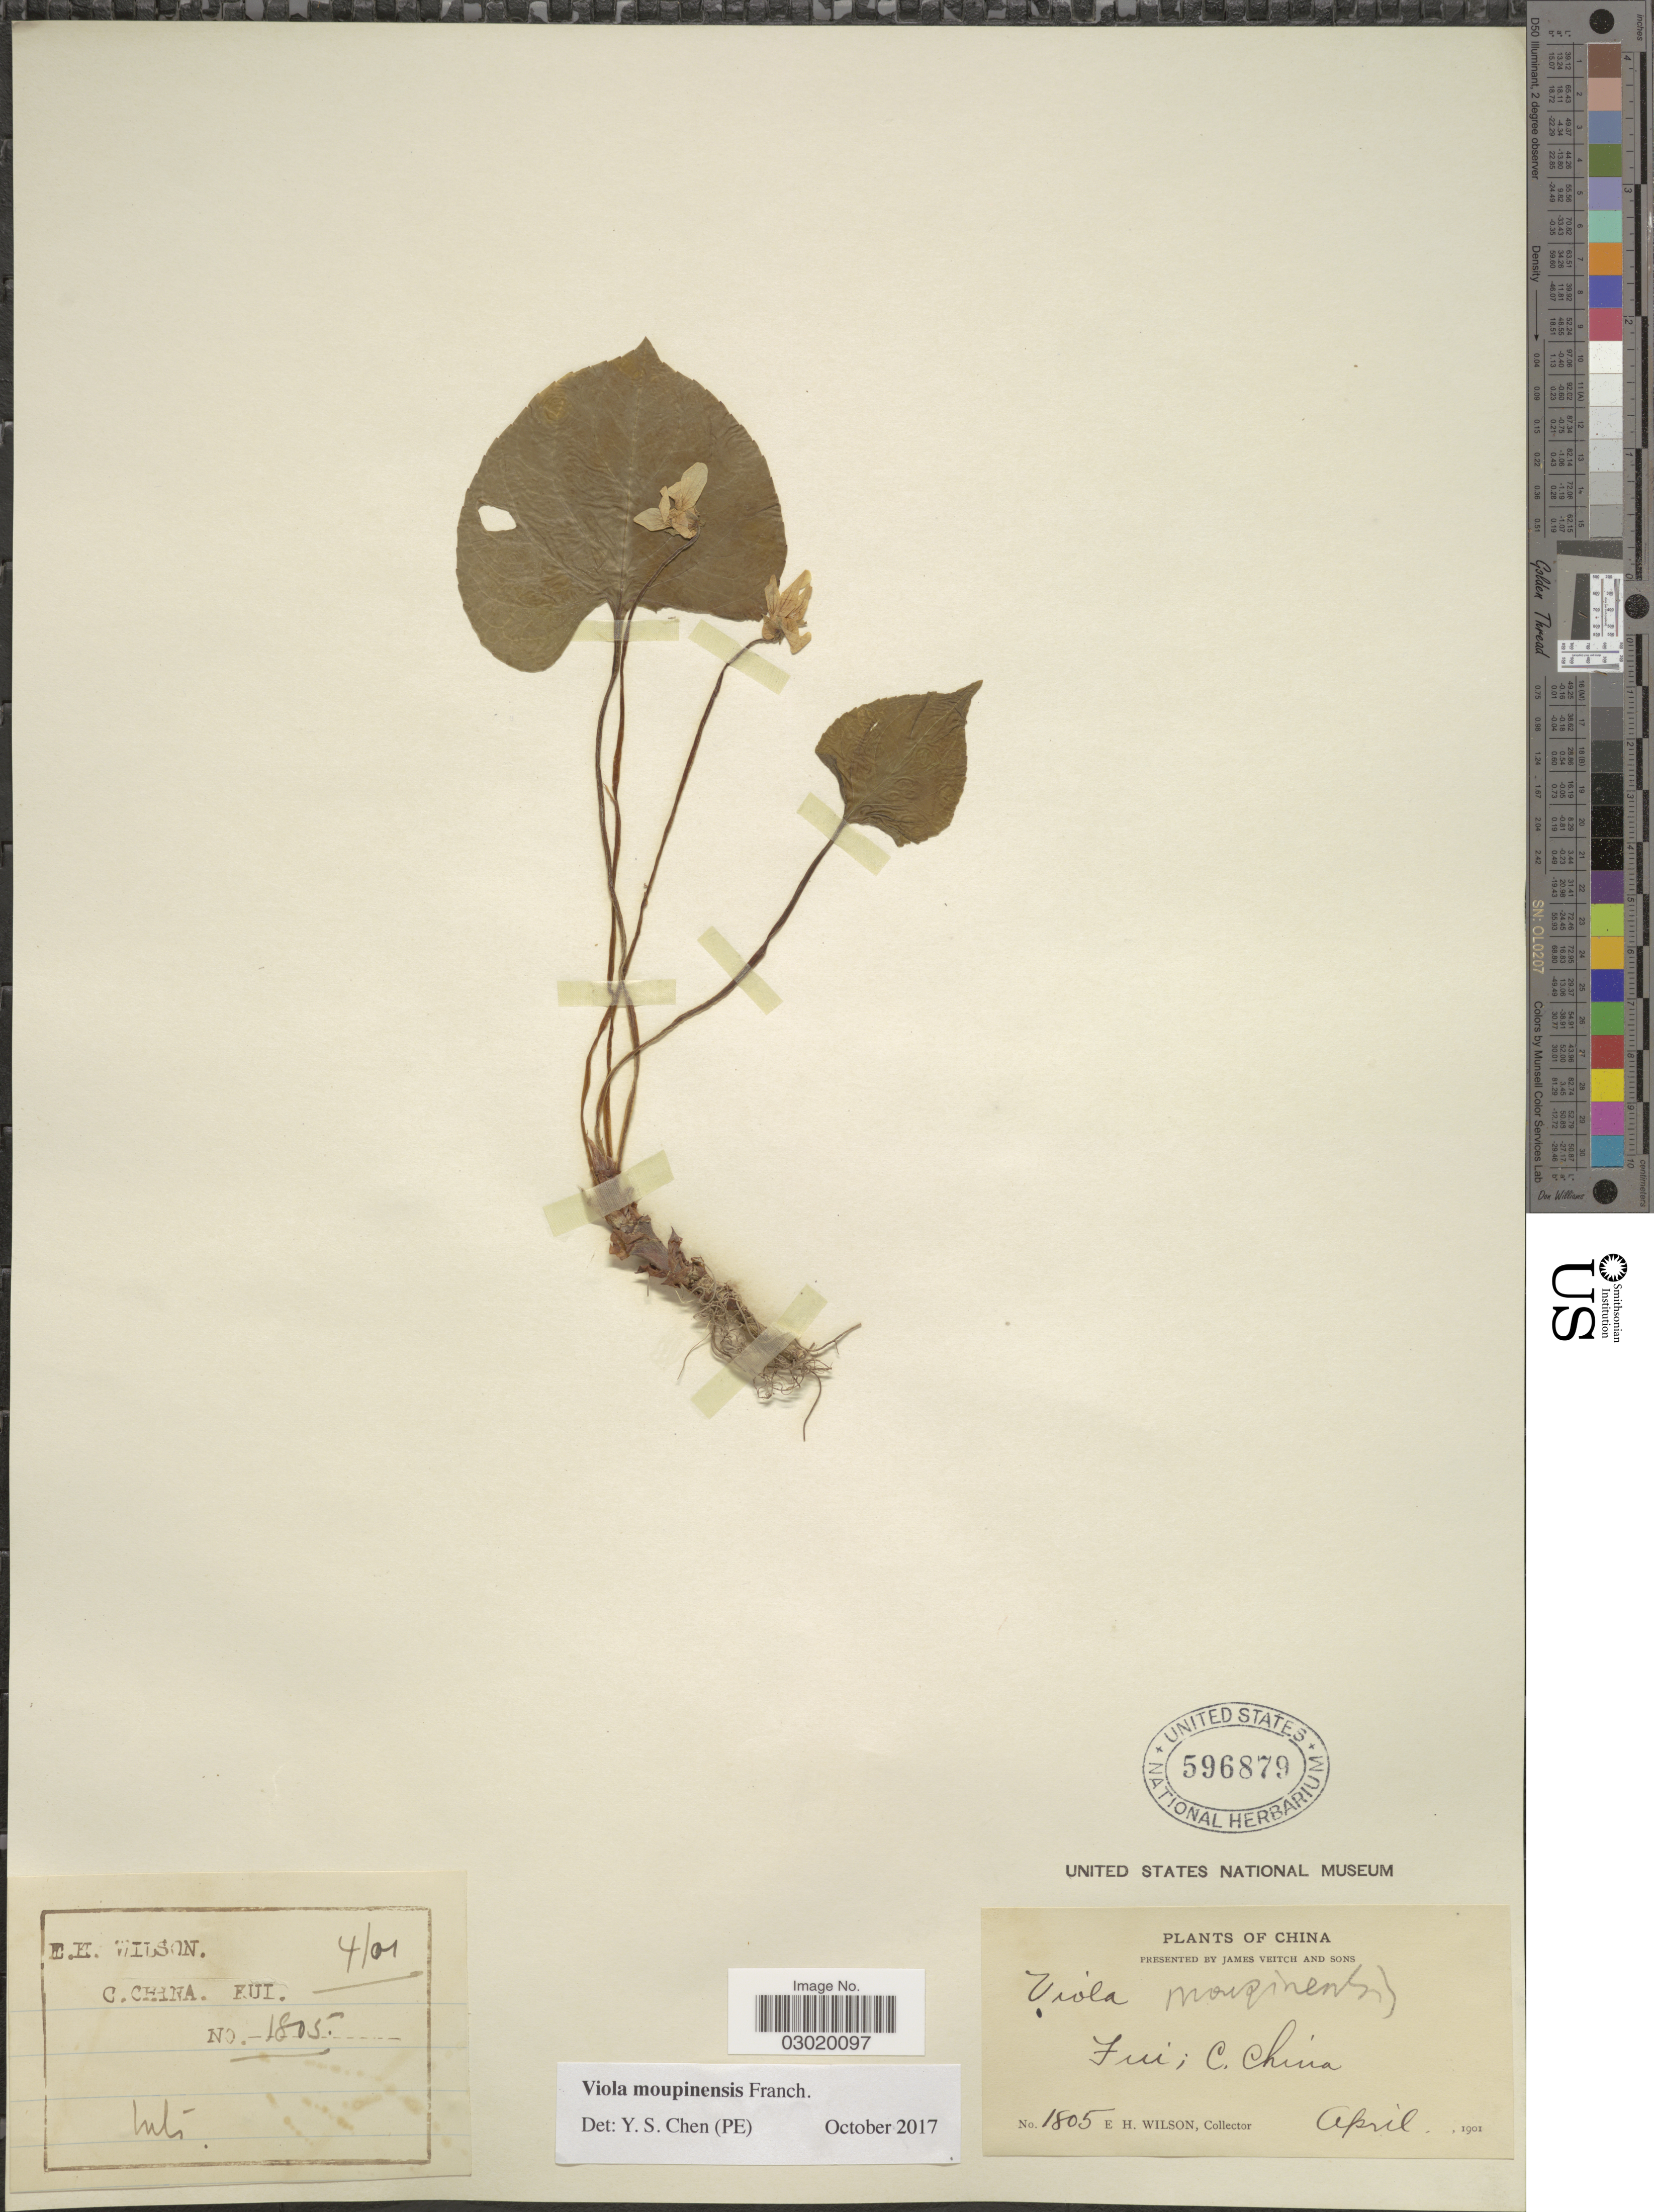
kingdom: Plantae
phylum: Tracheophyta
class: Magnoliopsida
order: Malpighiales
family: Violaceae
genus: Viola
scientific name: Viola moupinensis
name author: Franch.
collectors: E. Wilson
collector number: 1805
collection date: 1901-04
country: China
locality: Fui; C. China.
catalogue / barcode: US 596879